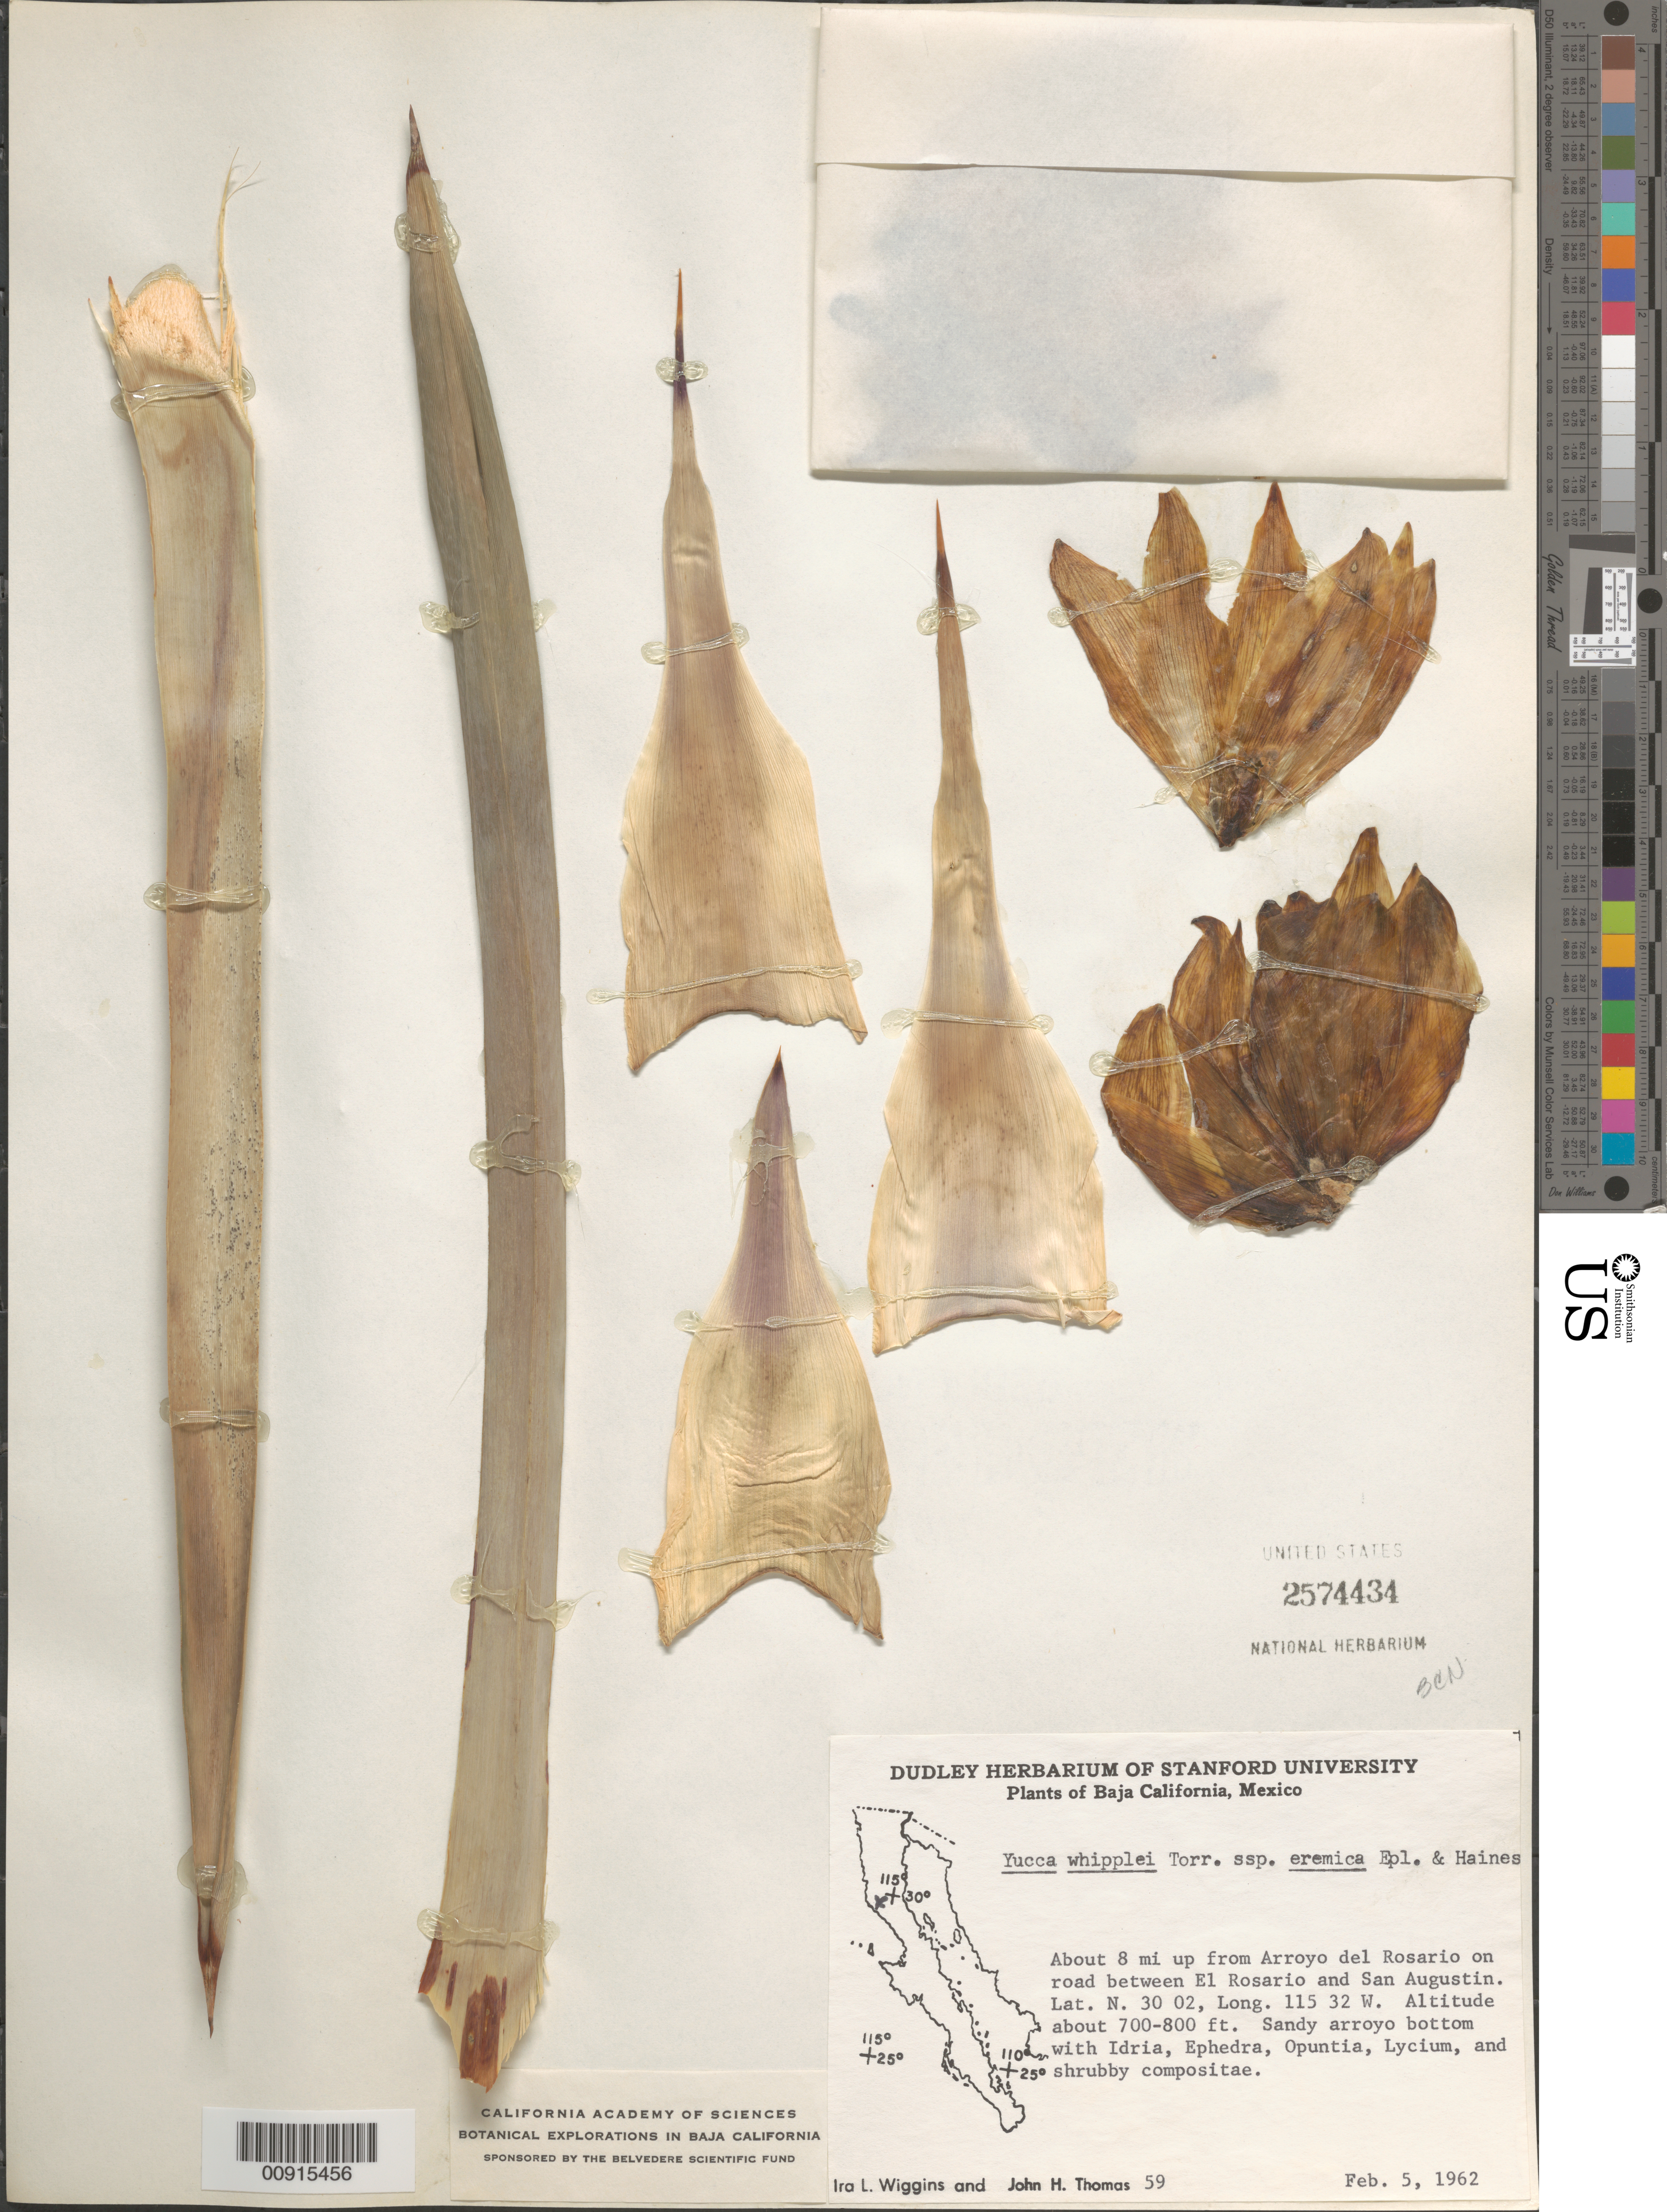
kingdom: Plantae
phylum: Tracheophyta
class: Liliopsida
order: Asparagales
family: Asparagaceae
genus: Yucca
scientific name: Yucca whipplei subsp. eremica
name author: Epling & A.L. Haines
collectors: I. L. Wiggins & J. H. Thomas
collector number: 59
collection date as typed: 05 Feb 1962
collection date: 1962-02-05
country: Mexico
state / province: Baja California Norte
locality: About 8 mi. up from Arroyo del Rosario on road between El Rosario and San Augustin. Baja California.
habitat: Sandy arroyo bottom with Idria, Ephedra, Opuntia, Lycium, and shrubby compositae.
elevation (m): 213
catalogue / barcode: US 2574434